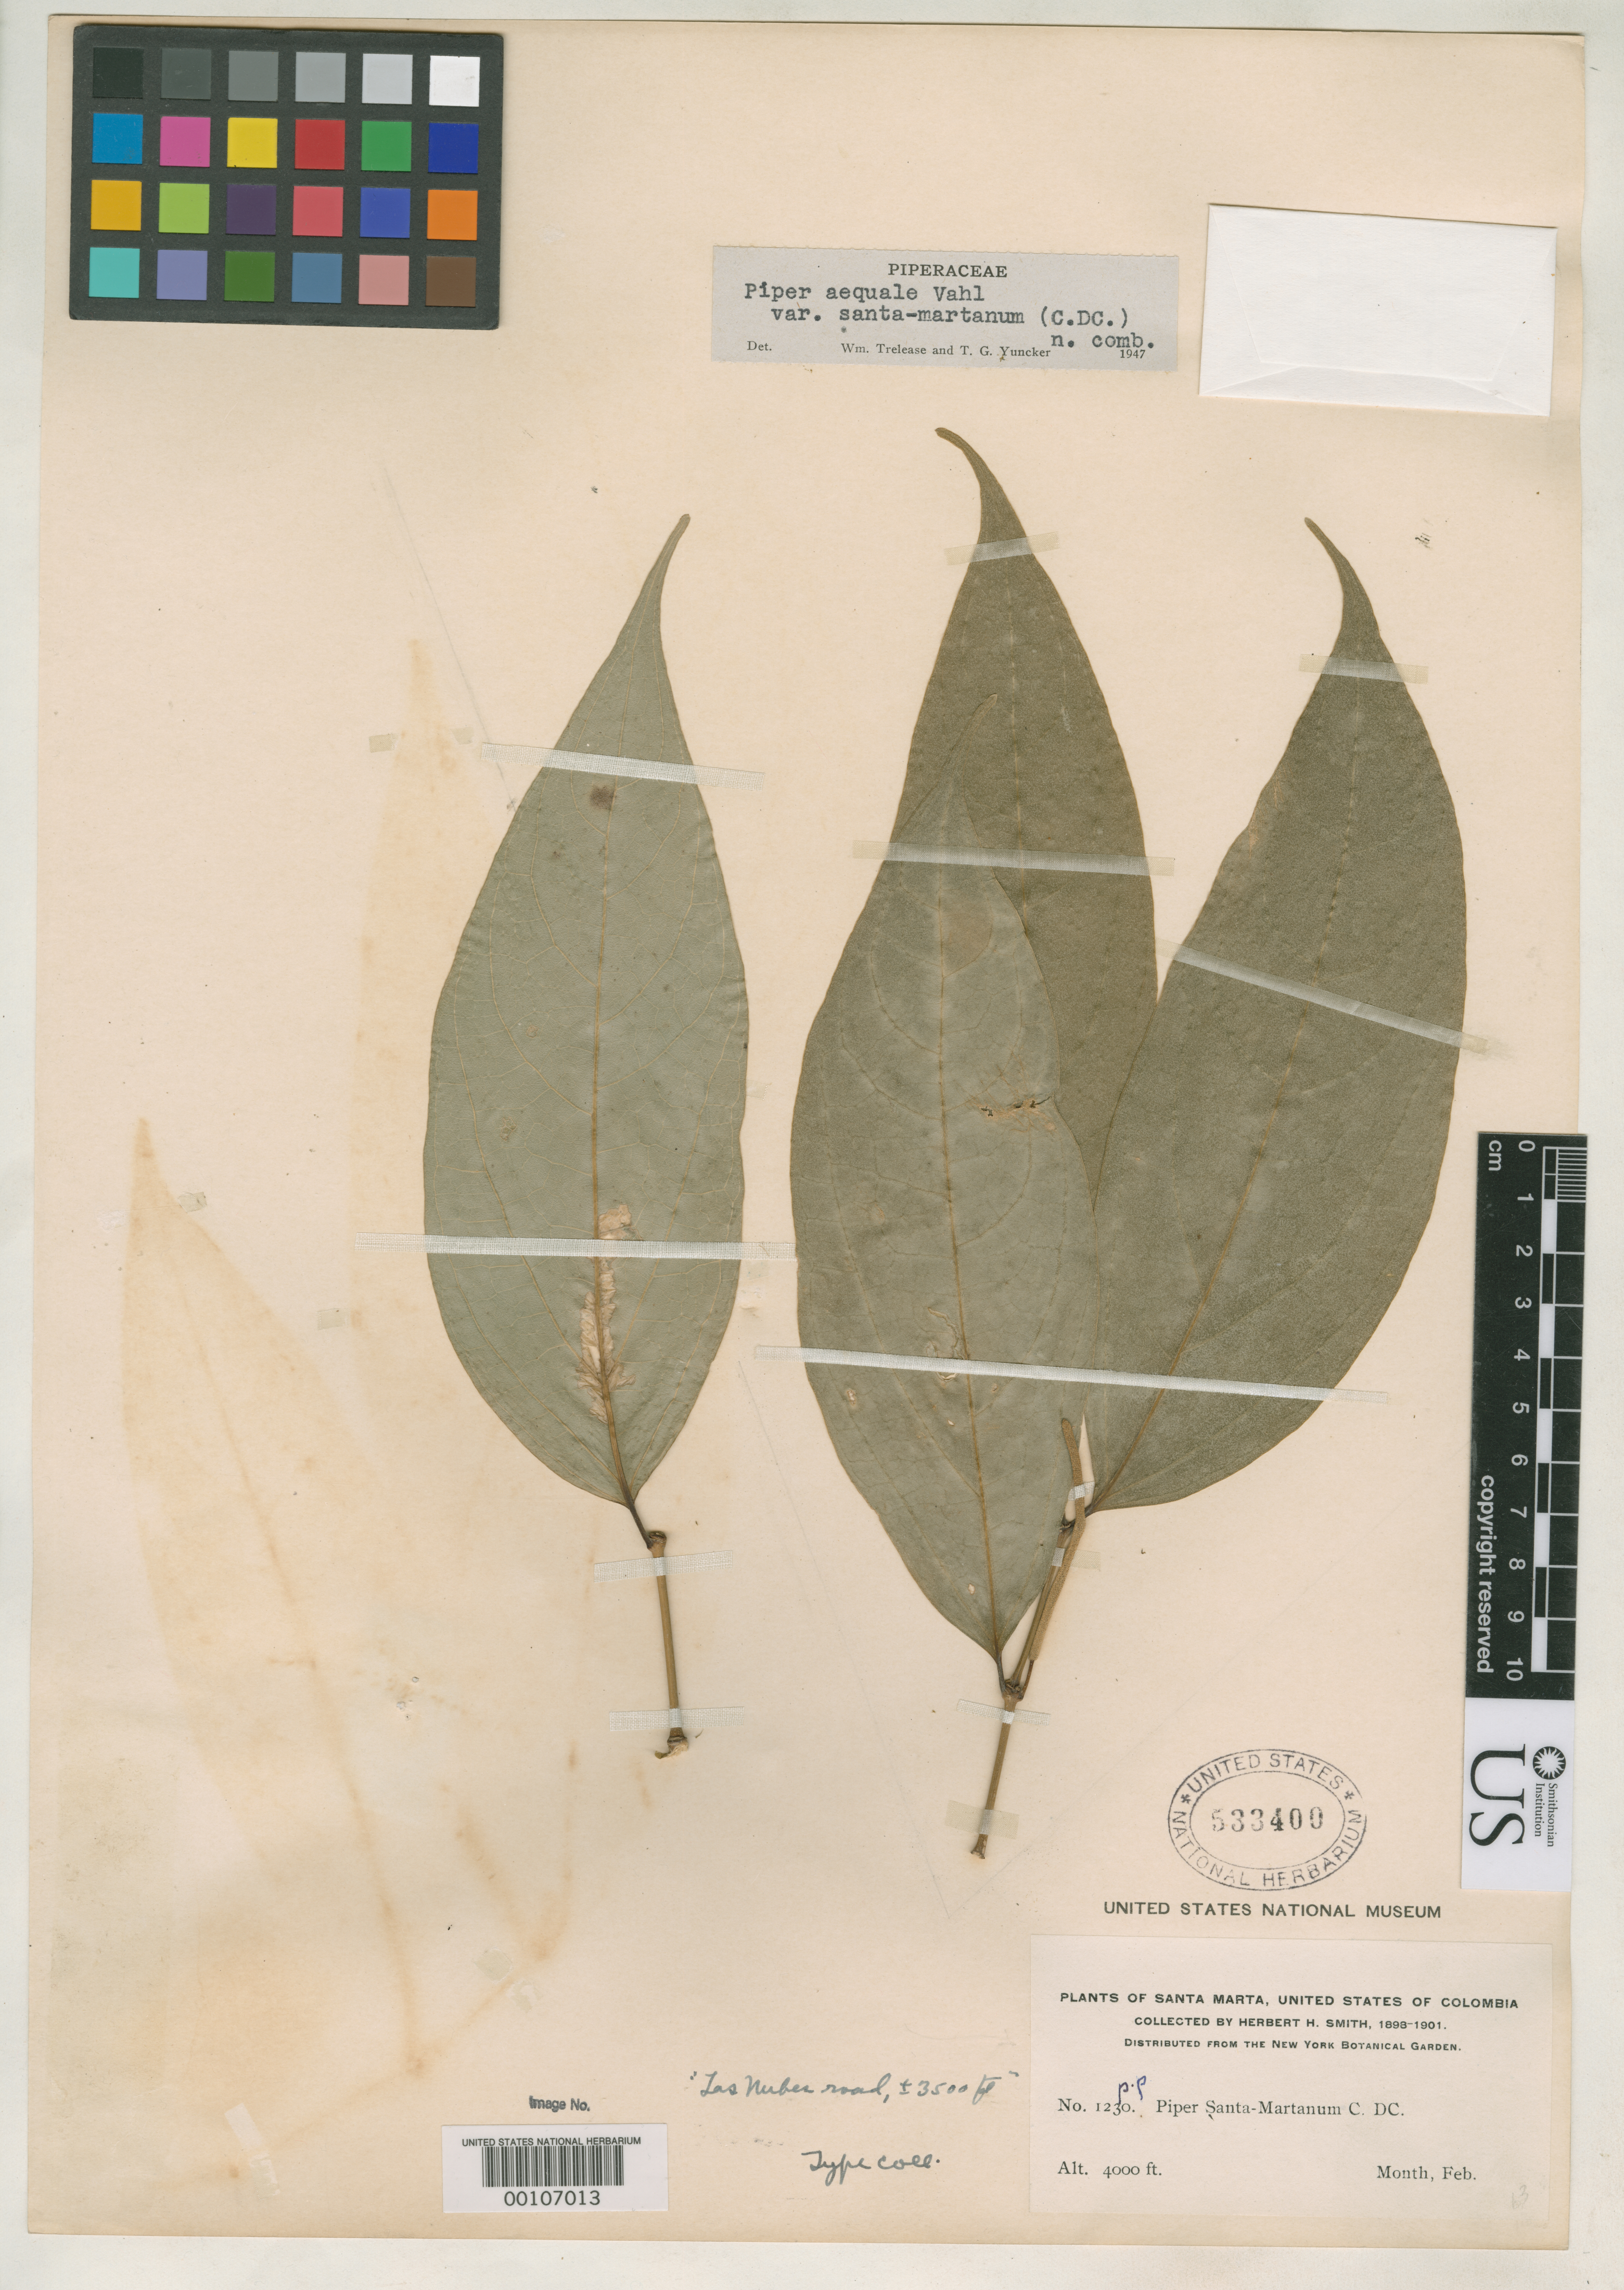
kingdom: Plantae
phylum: Tracheophyta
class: Magnoliopsida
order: Piperales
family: Piperaceae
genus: Piper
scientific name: Piper santa-martanum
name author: C. DC.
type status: Isotype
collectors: Herbert H. Smith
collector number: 1230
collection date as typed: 06 Feb 1899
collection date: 1899-02-06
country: Colombia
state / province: Magdalena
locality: Santa Marta; alt. 4000 ft.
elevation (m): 1219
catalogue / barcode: US 533400